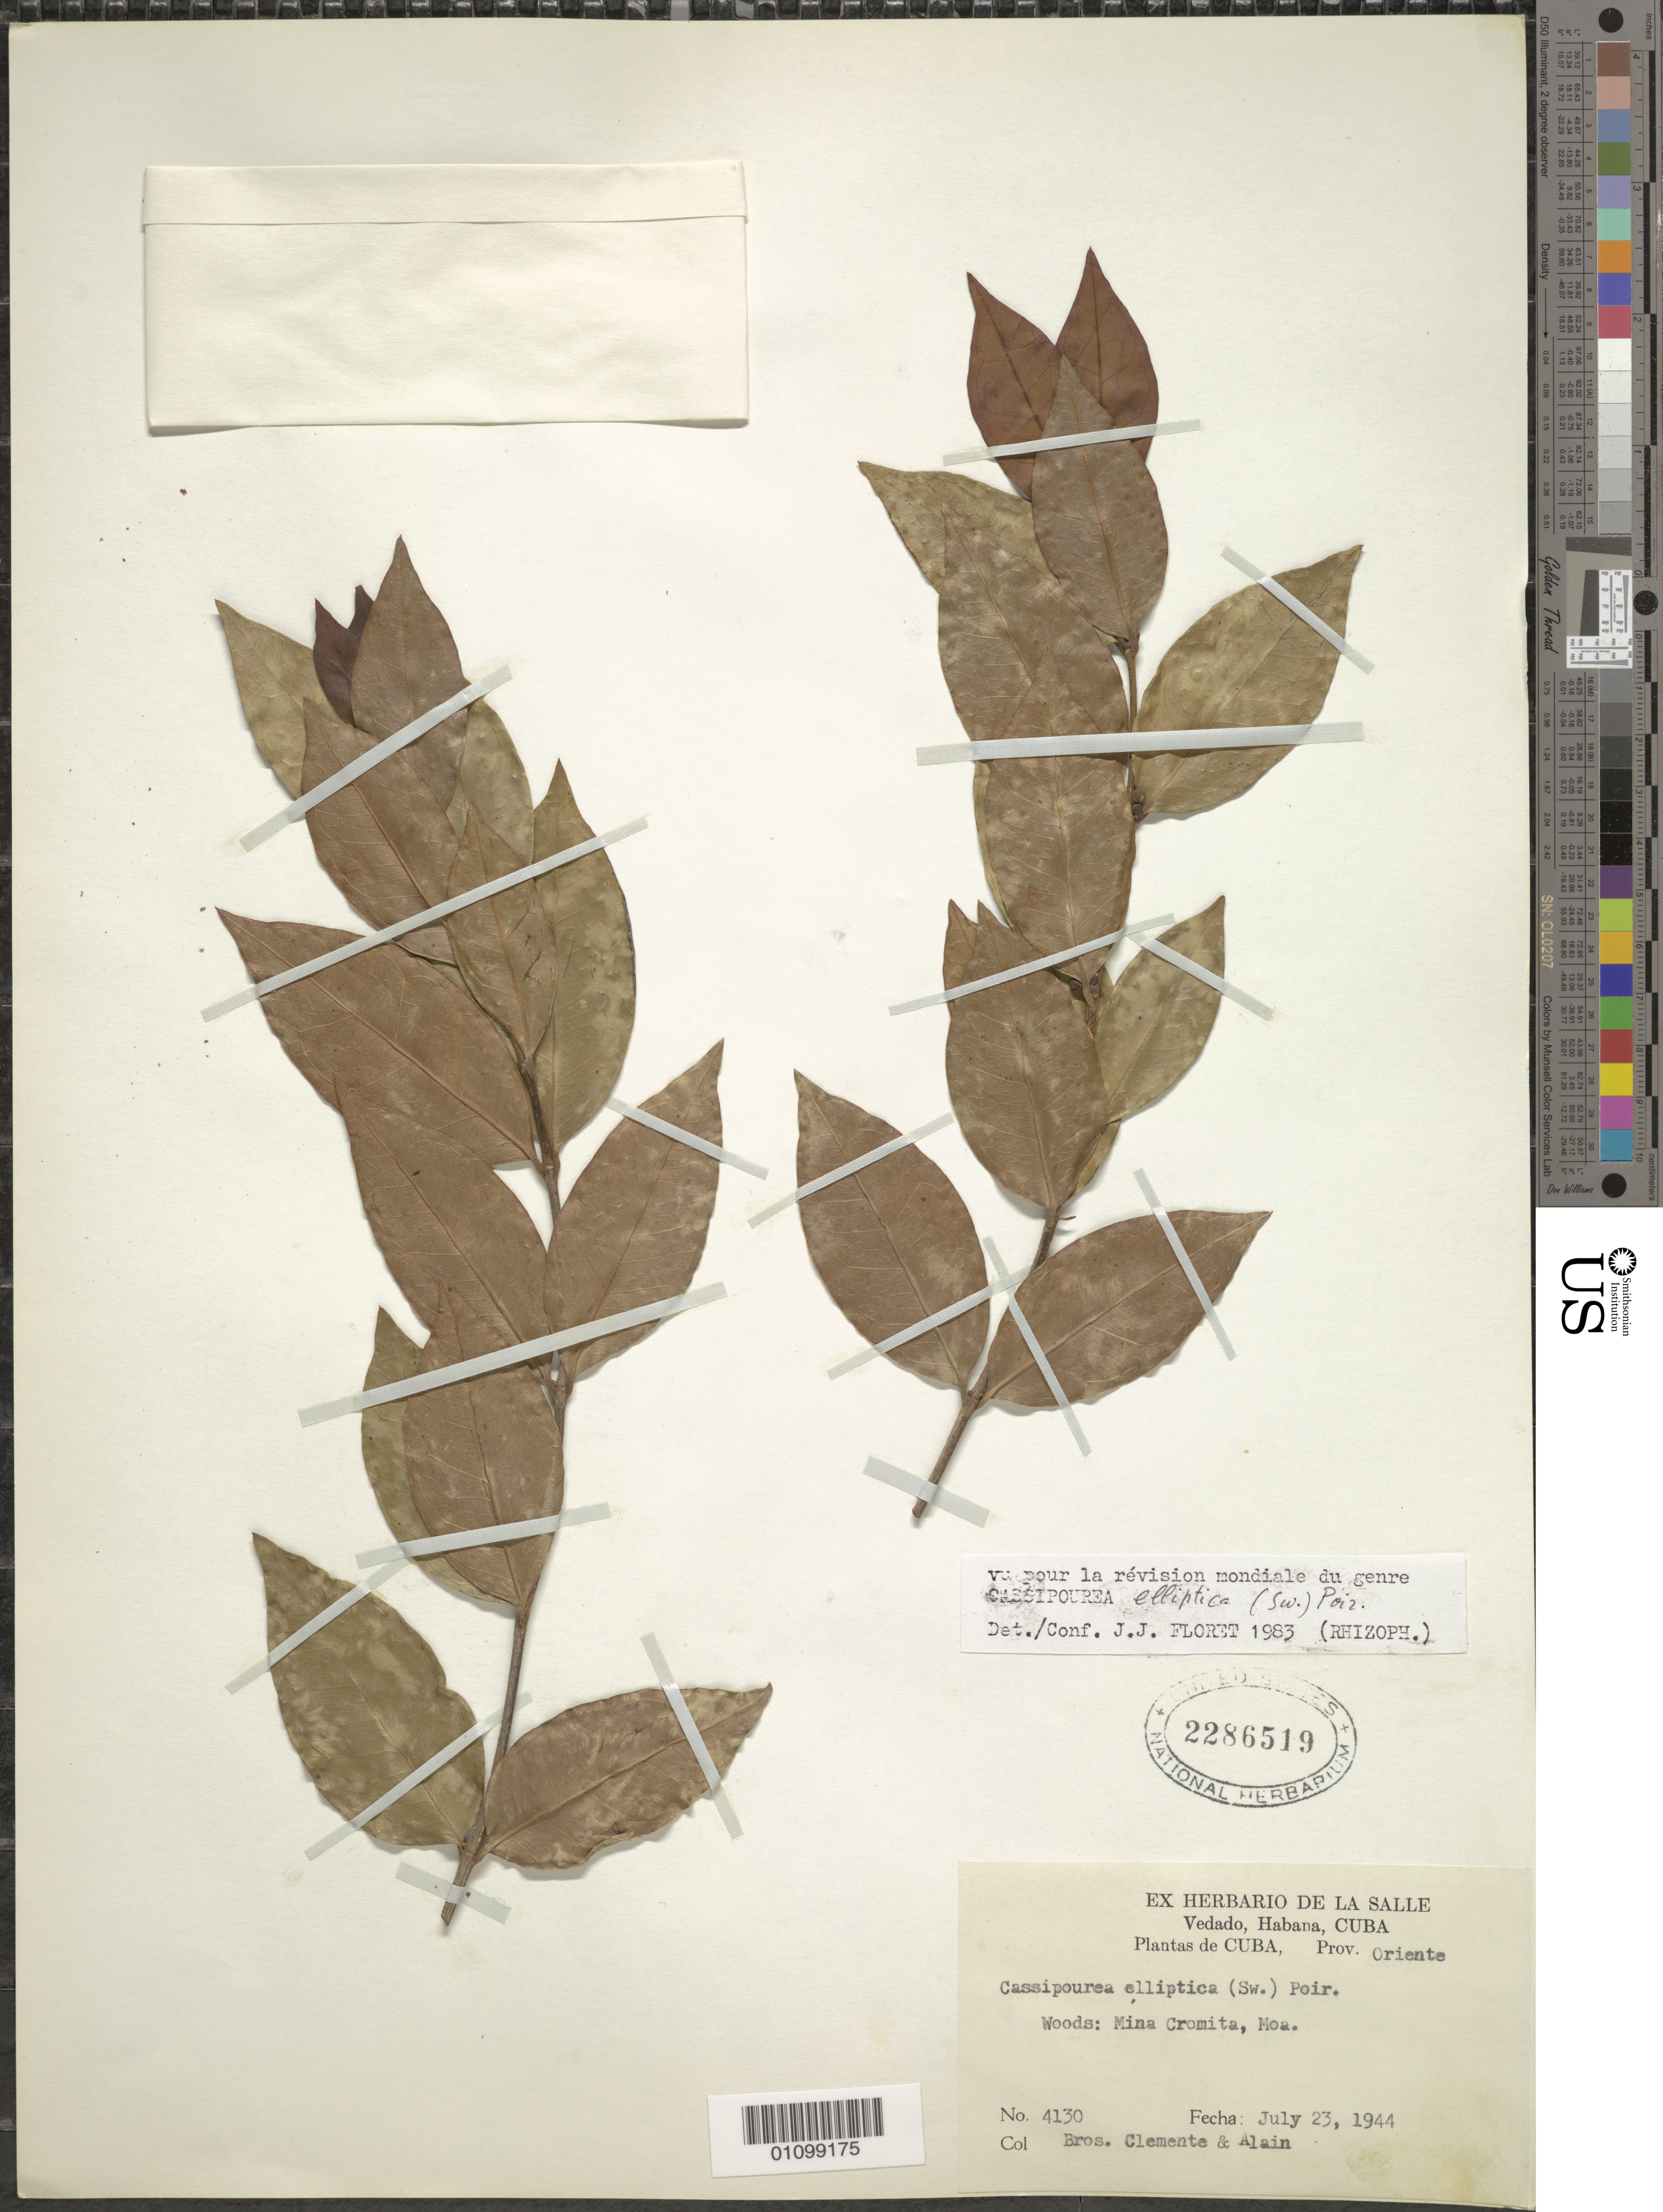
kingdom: Plantae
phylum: Tracheophyta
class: Magnoliopsida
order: Malpighiales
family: Rhizophoraceae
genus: Cassipourea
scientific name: Cassipourea elliptica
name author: (Sw.) Poir.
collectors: Bro. Clemente & A. H. Liogier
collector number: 4130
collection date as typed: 23 Jul 1944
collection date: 1944-07-23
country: Cuba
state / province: Holguín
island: Cuba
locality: Woods: Mina Cromita, Moa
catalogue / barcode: US 2286519